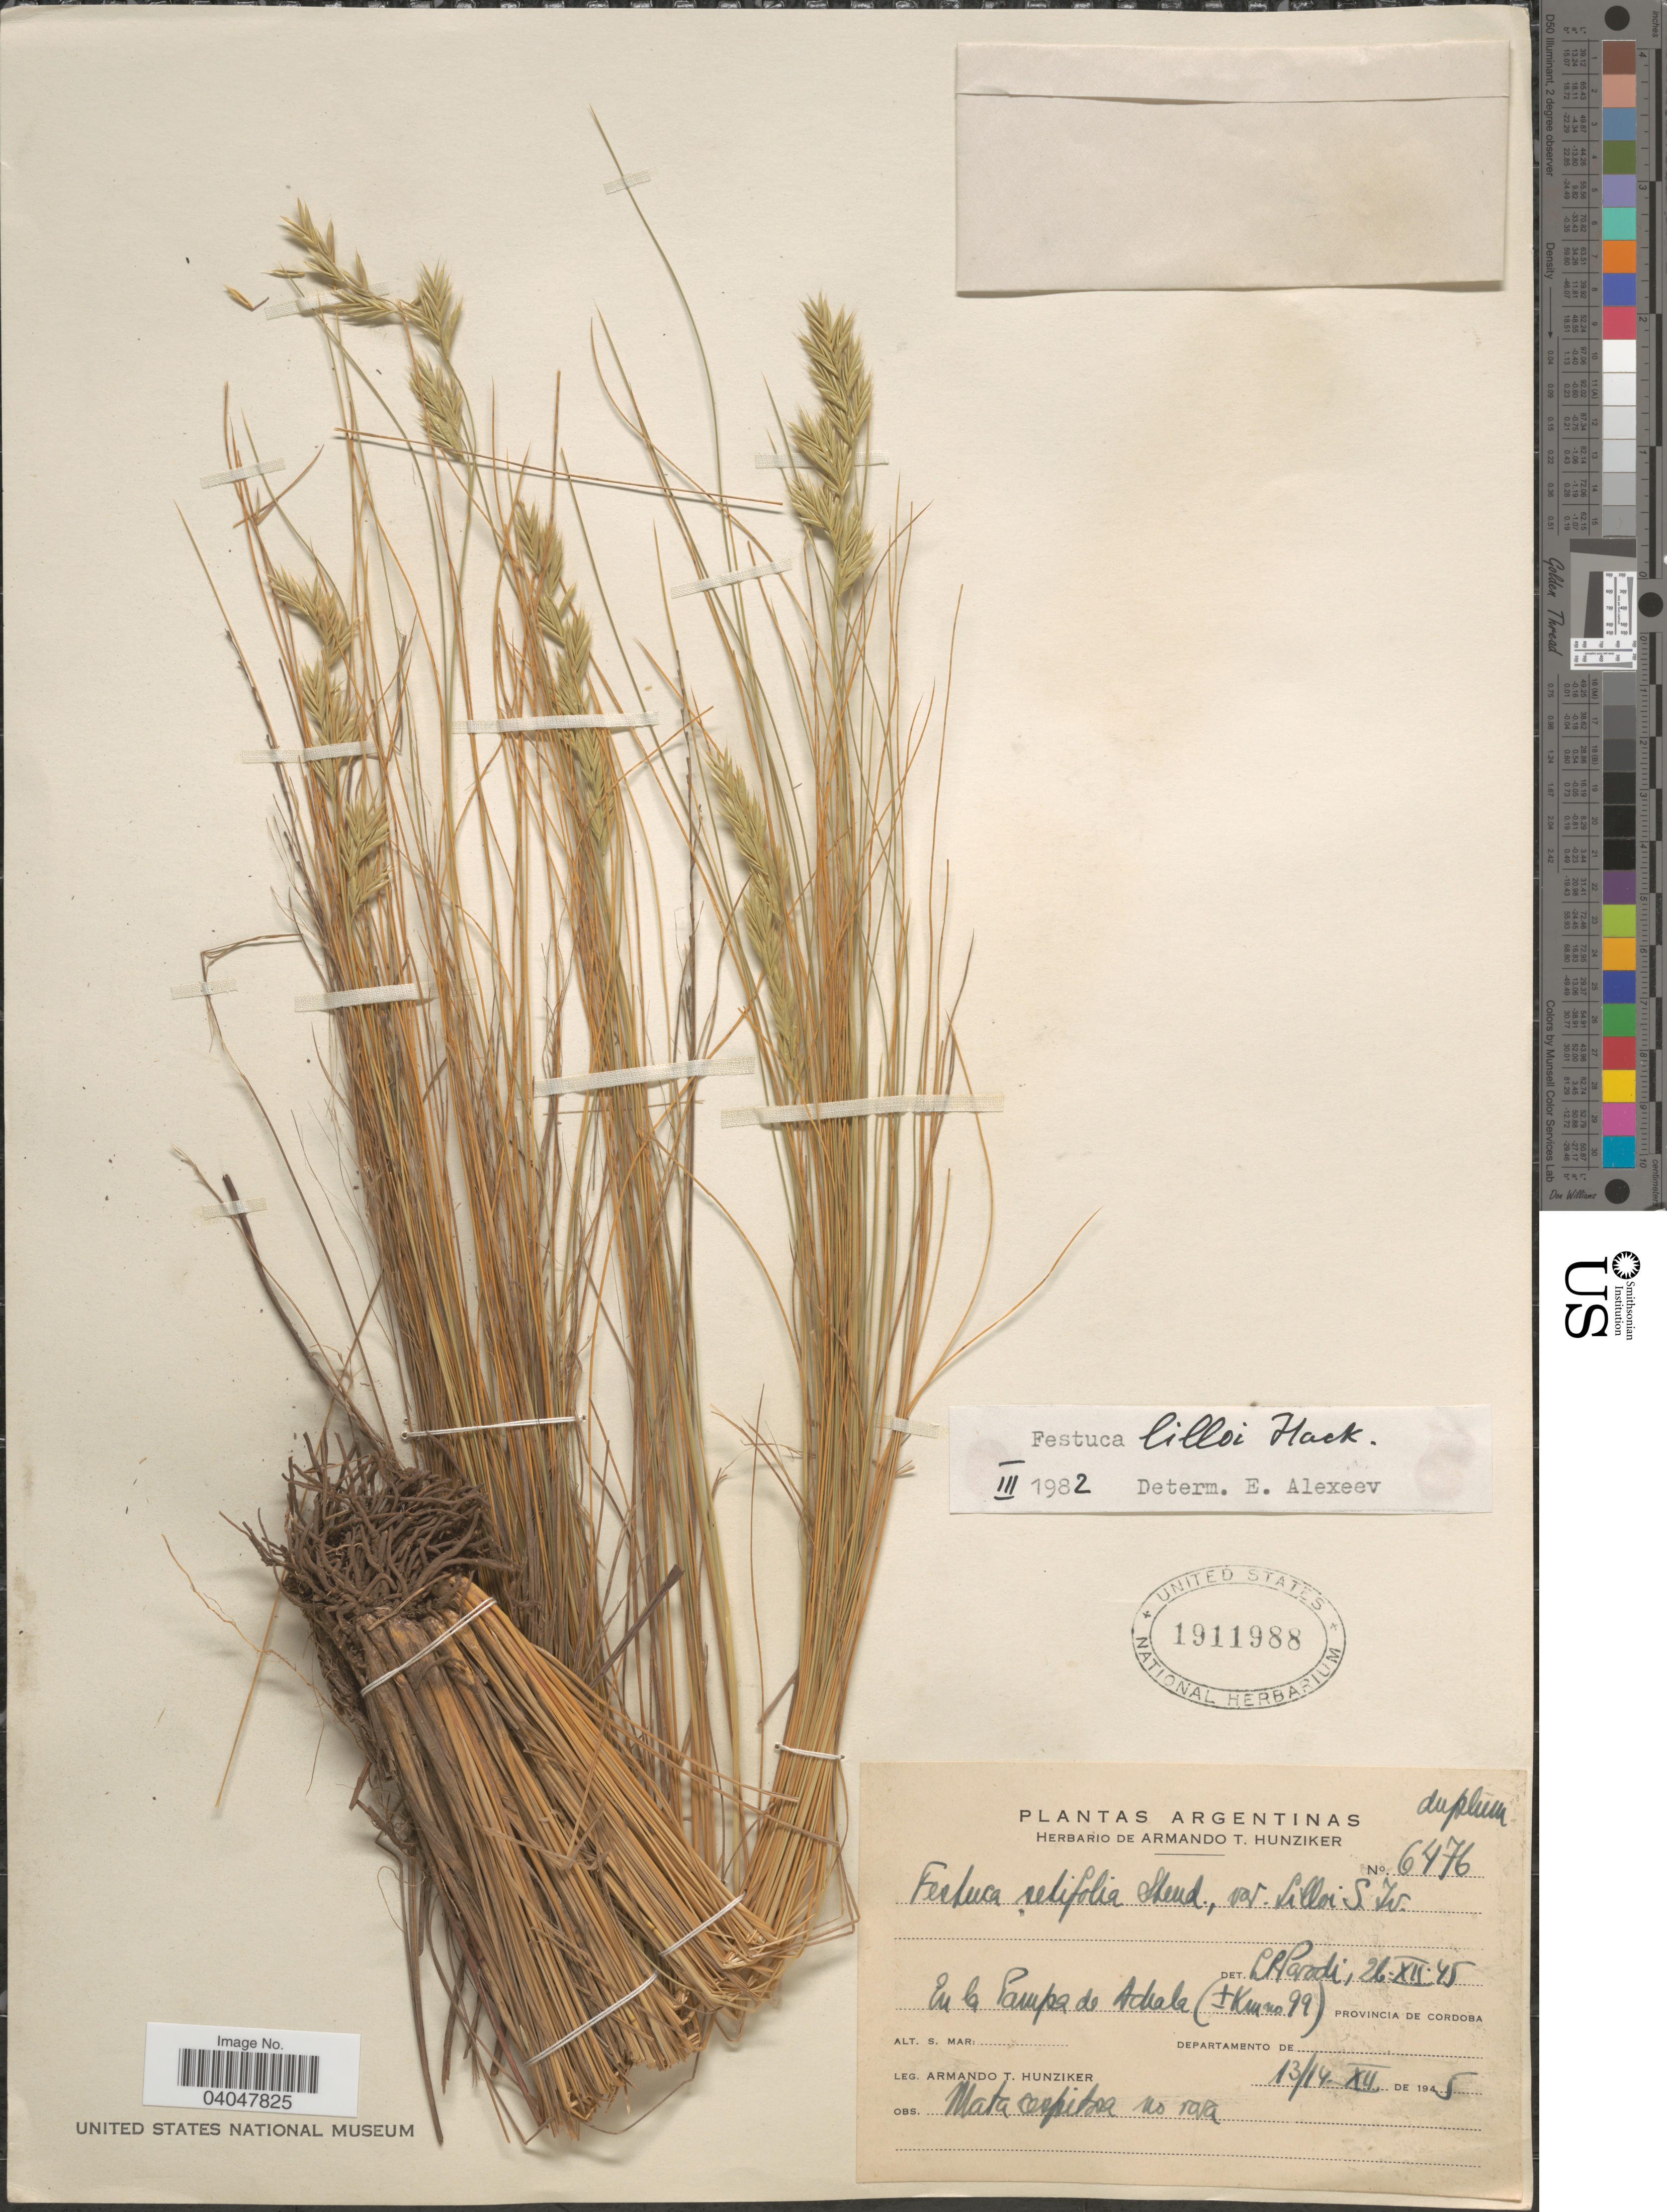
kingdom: Plantae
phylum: Tracheophyta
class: Liliopsida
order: Poales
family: Poaceae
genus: Festuca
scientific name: Festuca lilloi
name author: Hack. in Stuck.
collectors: A. T. Hunziker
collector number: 6476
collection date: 1945-12-13/1945-12-14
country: Argentina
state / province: Cordoba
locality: En la Pampa de Achala (± Km no 99).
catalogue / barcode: US 1911988